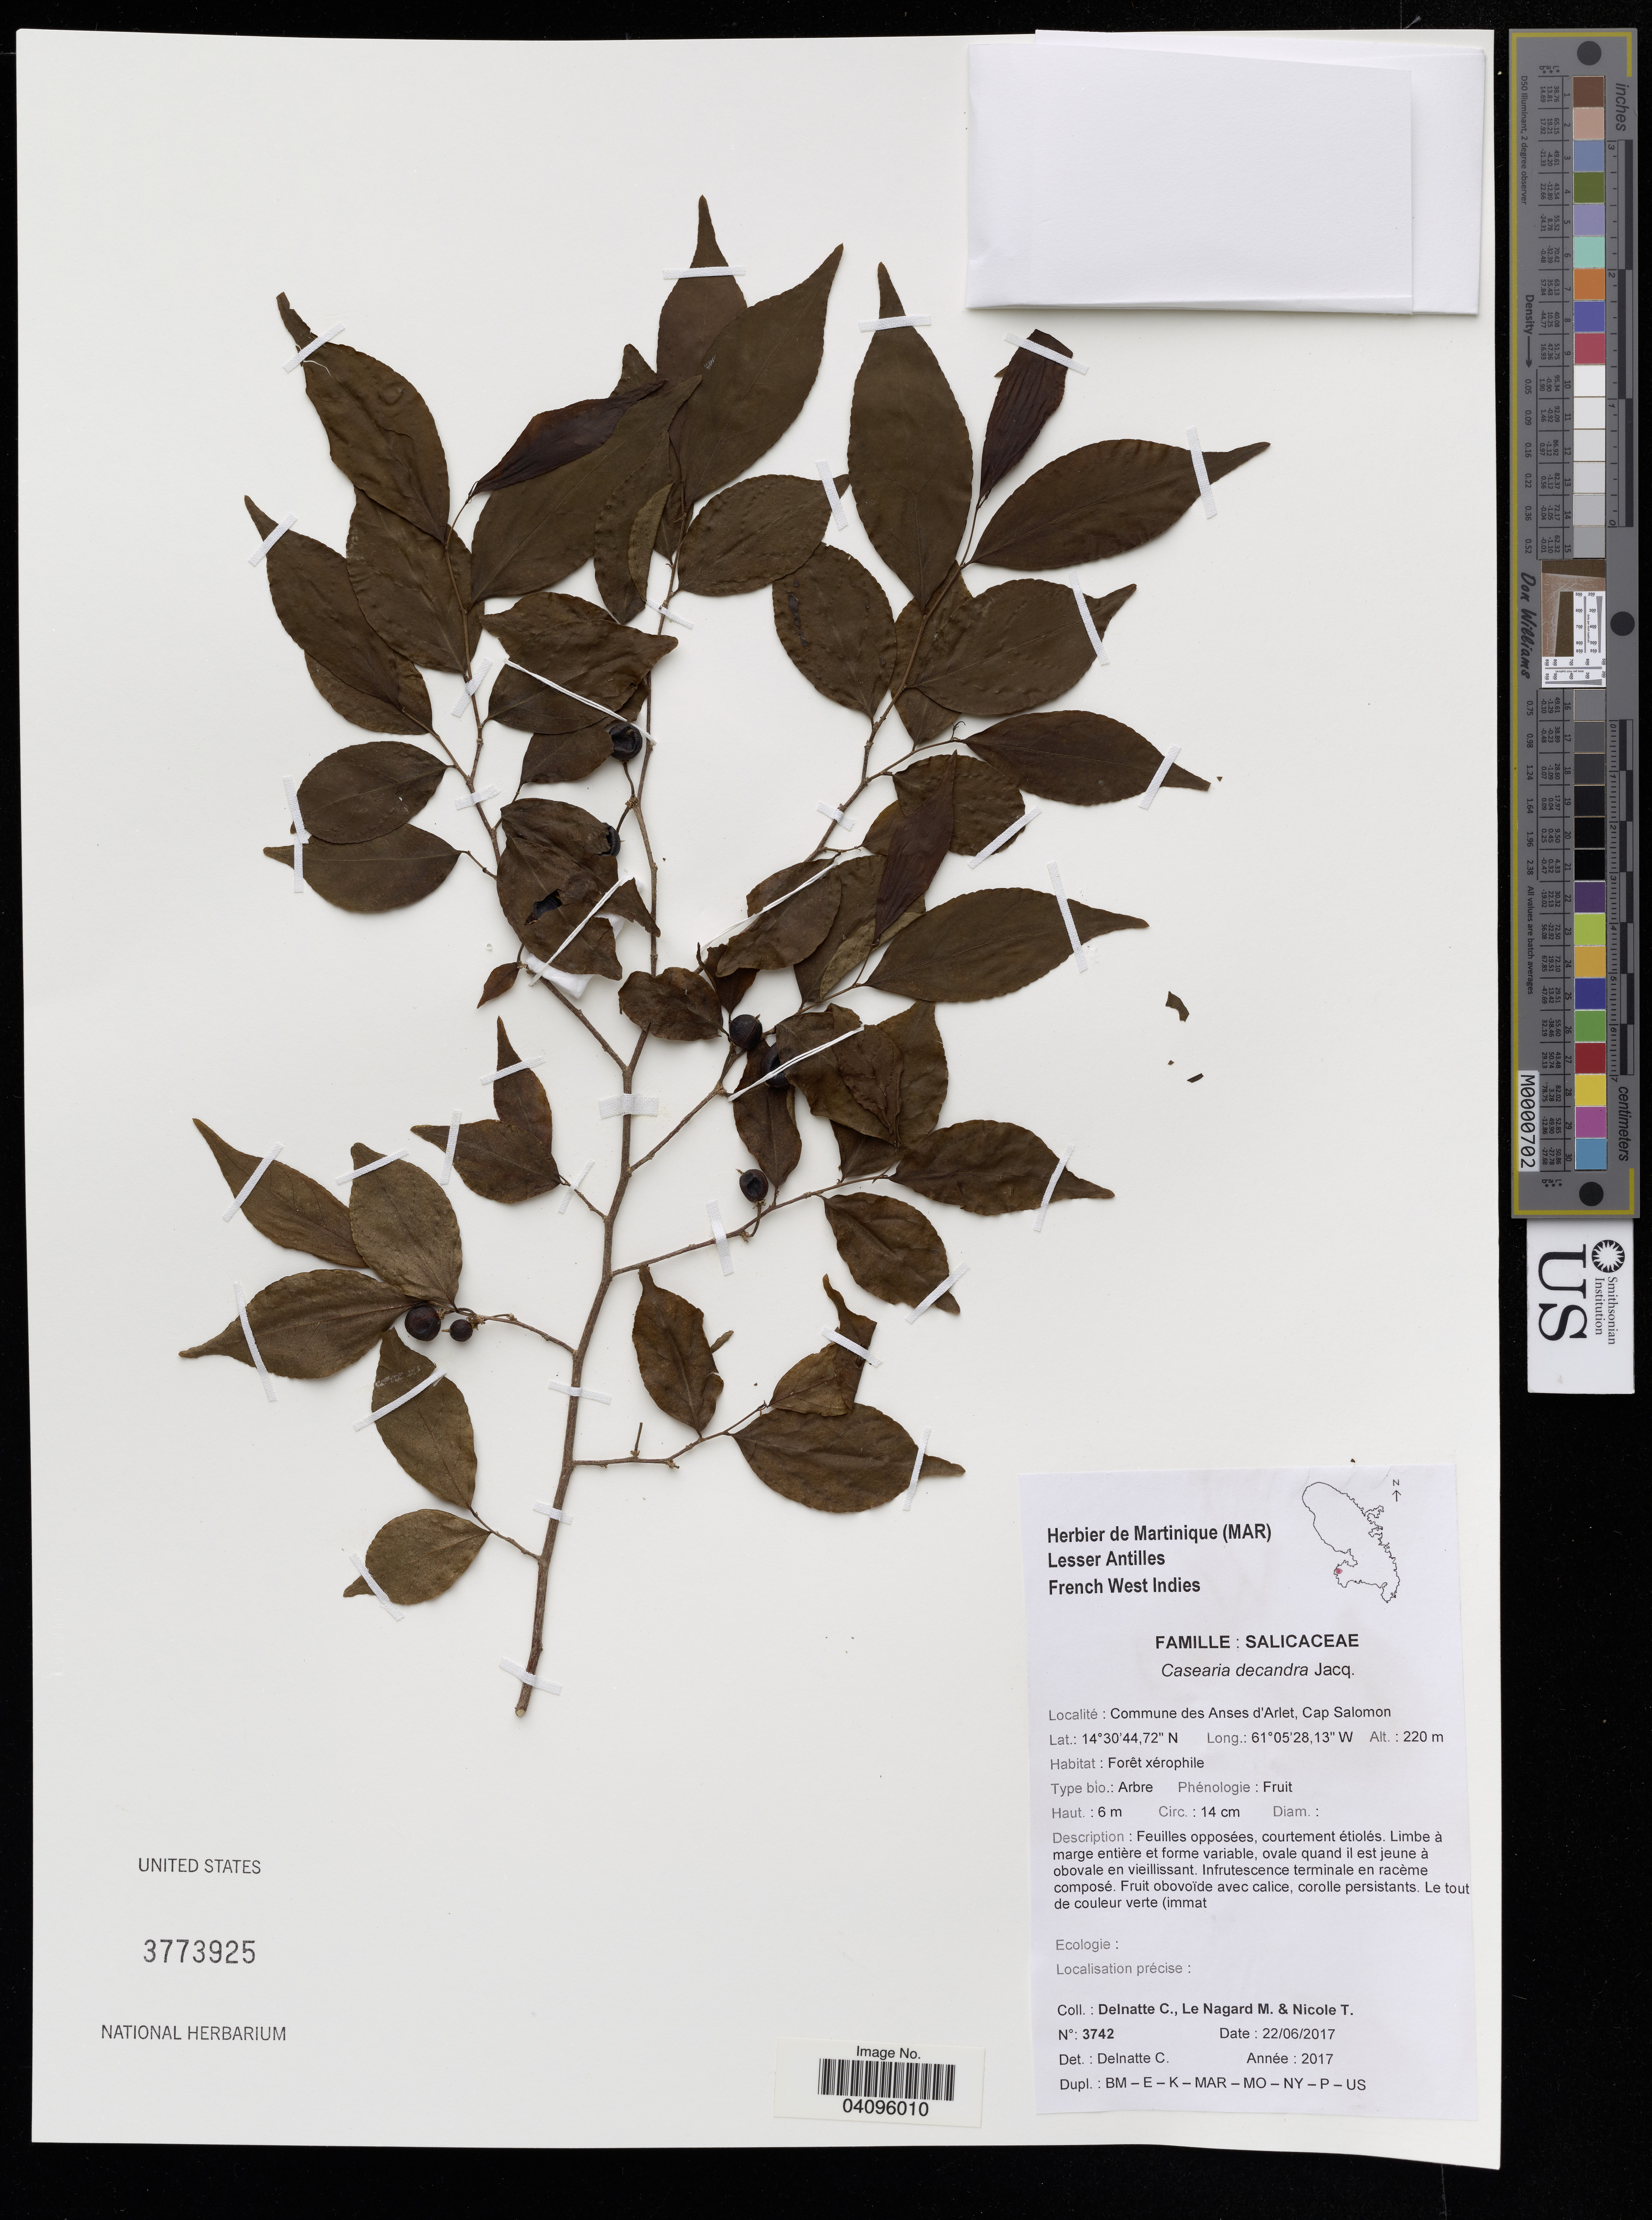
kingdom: Plantae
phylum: Tracheophyta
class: Magnoliopsida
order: Malpighiales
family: Salicaceae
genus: Casearia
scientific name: Casearia decandra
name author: Jacq.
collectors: C. Delnatte, M. Le Nagard & T. Nicole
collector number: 3742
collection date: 2017-06-22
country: Martinique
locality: Lesser Antilles, French West Indies. Commune des Anses d'Arlet, Cap Salomon.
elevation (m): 220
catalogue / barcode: US 3773925